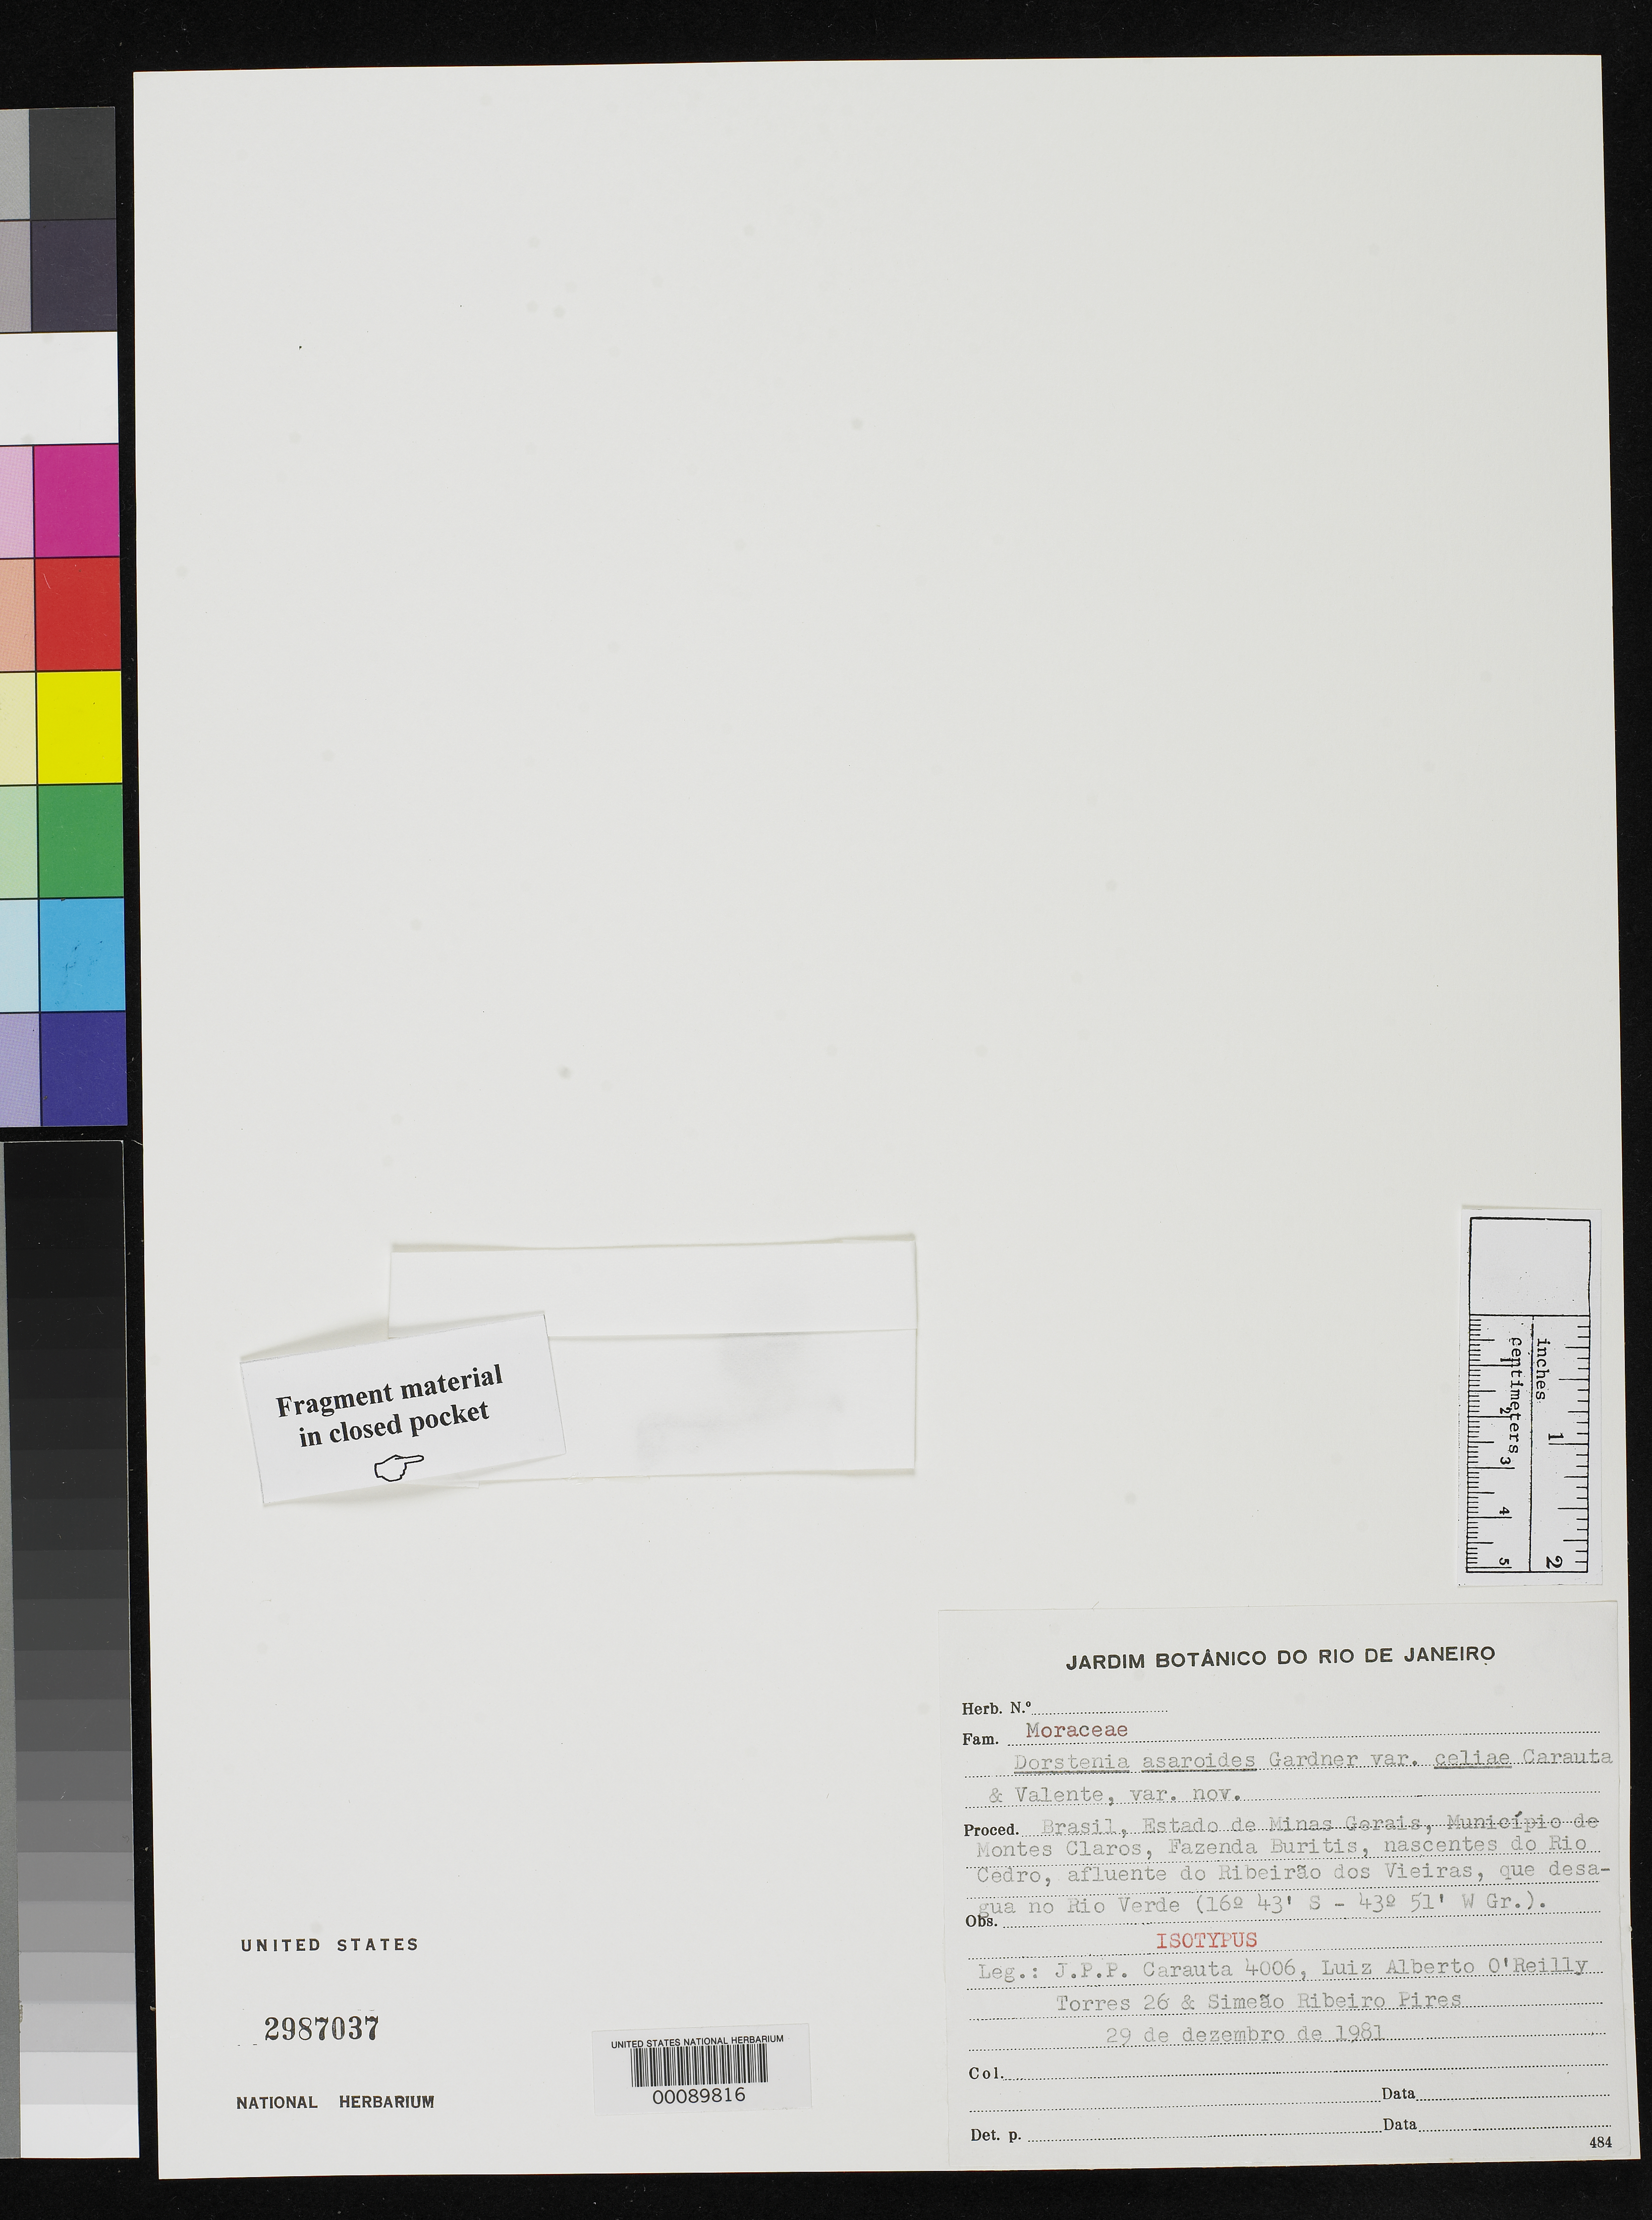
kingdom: Plantae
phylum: Tracheophyta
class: Magnoliopsida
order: Rosales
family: Moraceae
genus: Dorstenia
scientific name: Dorstenia asaroides var. celiae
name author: Carauta & C. Valente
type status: Isotype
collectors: J. P. P. Carauta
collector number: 4006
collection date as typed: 29 Dec 1981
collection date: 1981-12-29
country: Brazil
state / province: Minas Gerais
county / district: Montes Claros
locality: Fazenda Buritis, Nascentes do Rio Cedro.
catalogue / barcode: US 2987037